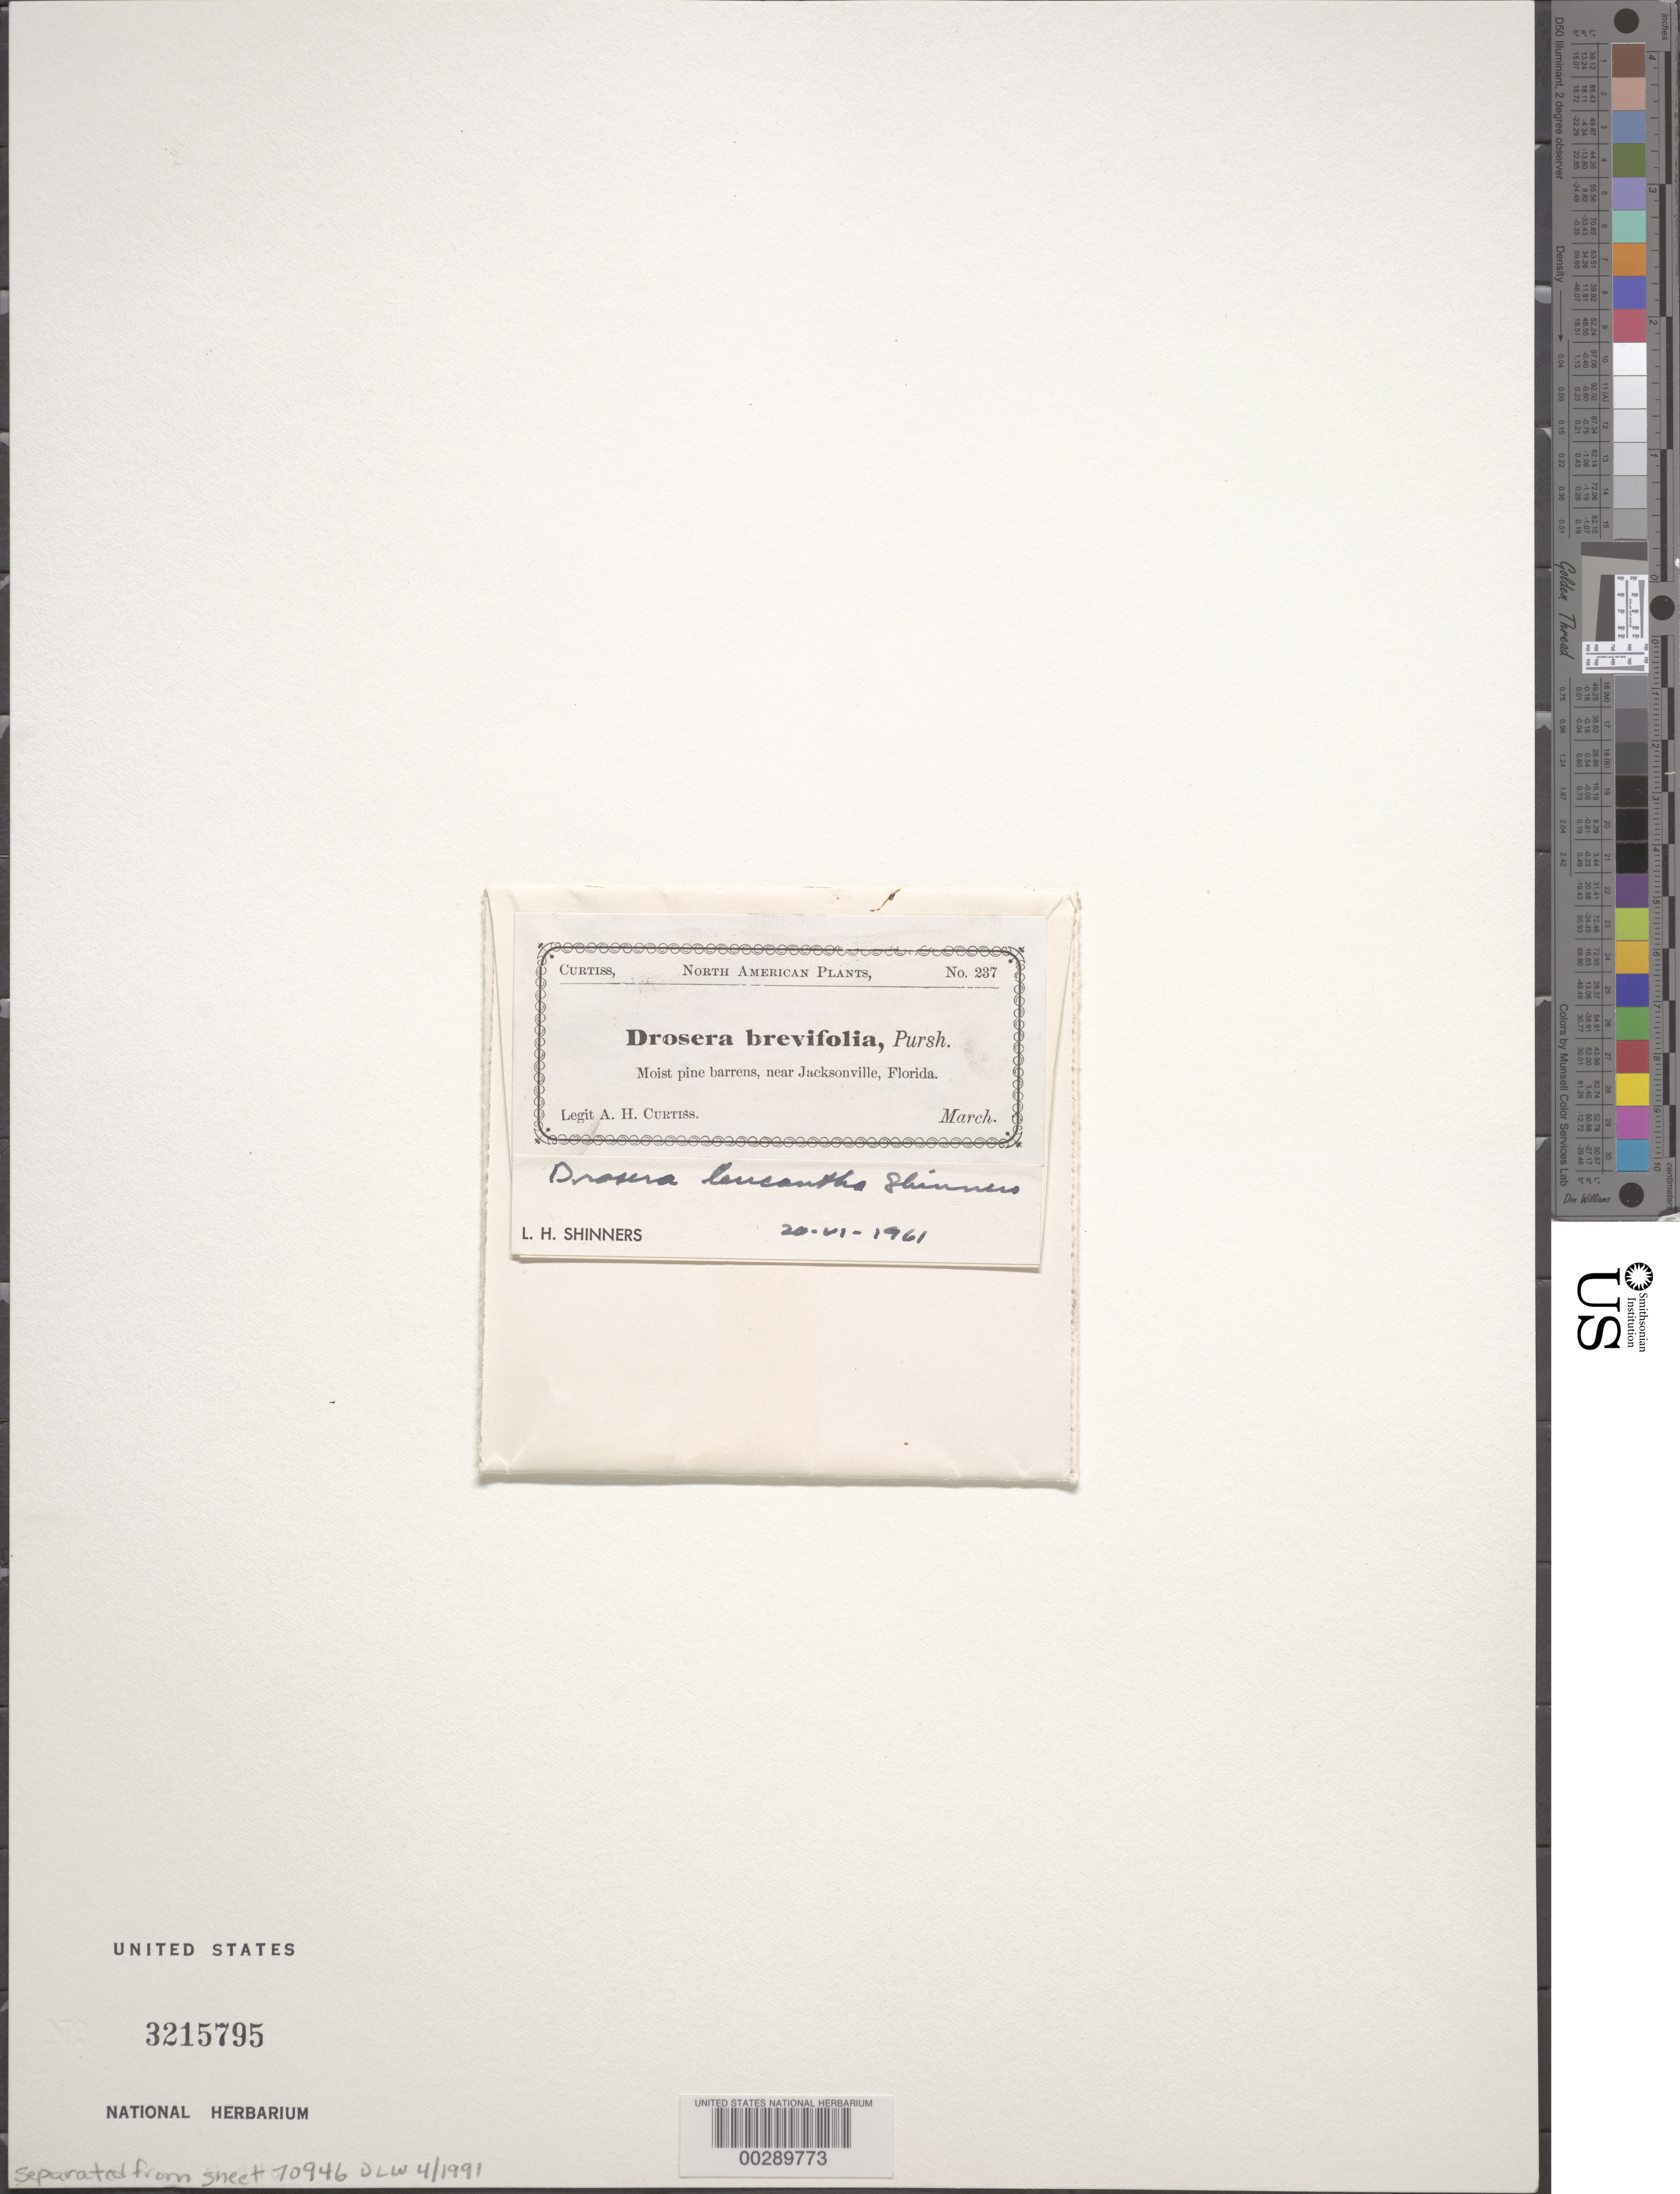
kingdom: Plantae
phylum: Tracheophyta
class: Magnoliopsida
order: Caryophyllales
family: Droseraceae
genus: Drosera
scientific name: Drosera leucantha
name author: Shinners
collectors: A. H. Curtiss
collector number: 237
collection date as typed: Mar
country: United States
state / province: Florida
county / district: Duval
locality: Near jacksonville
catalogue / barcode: US 3215795